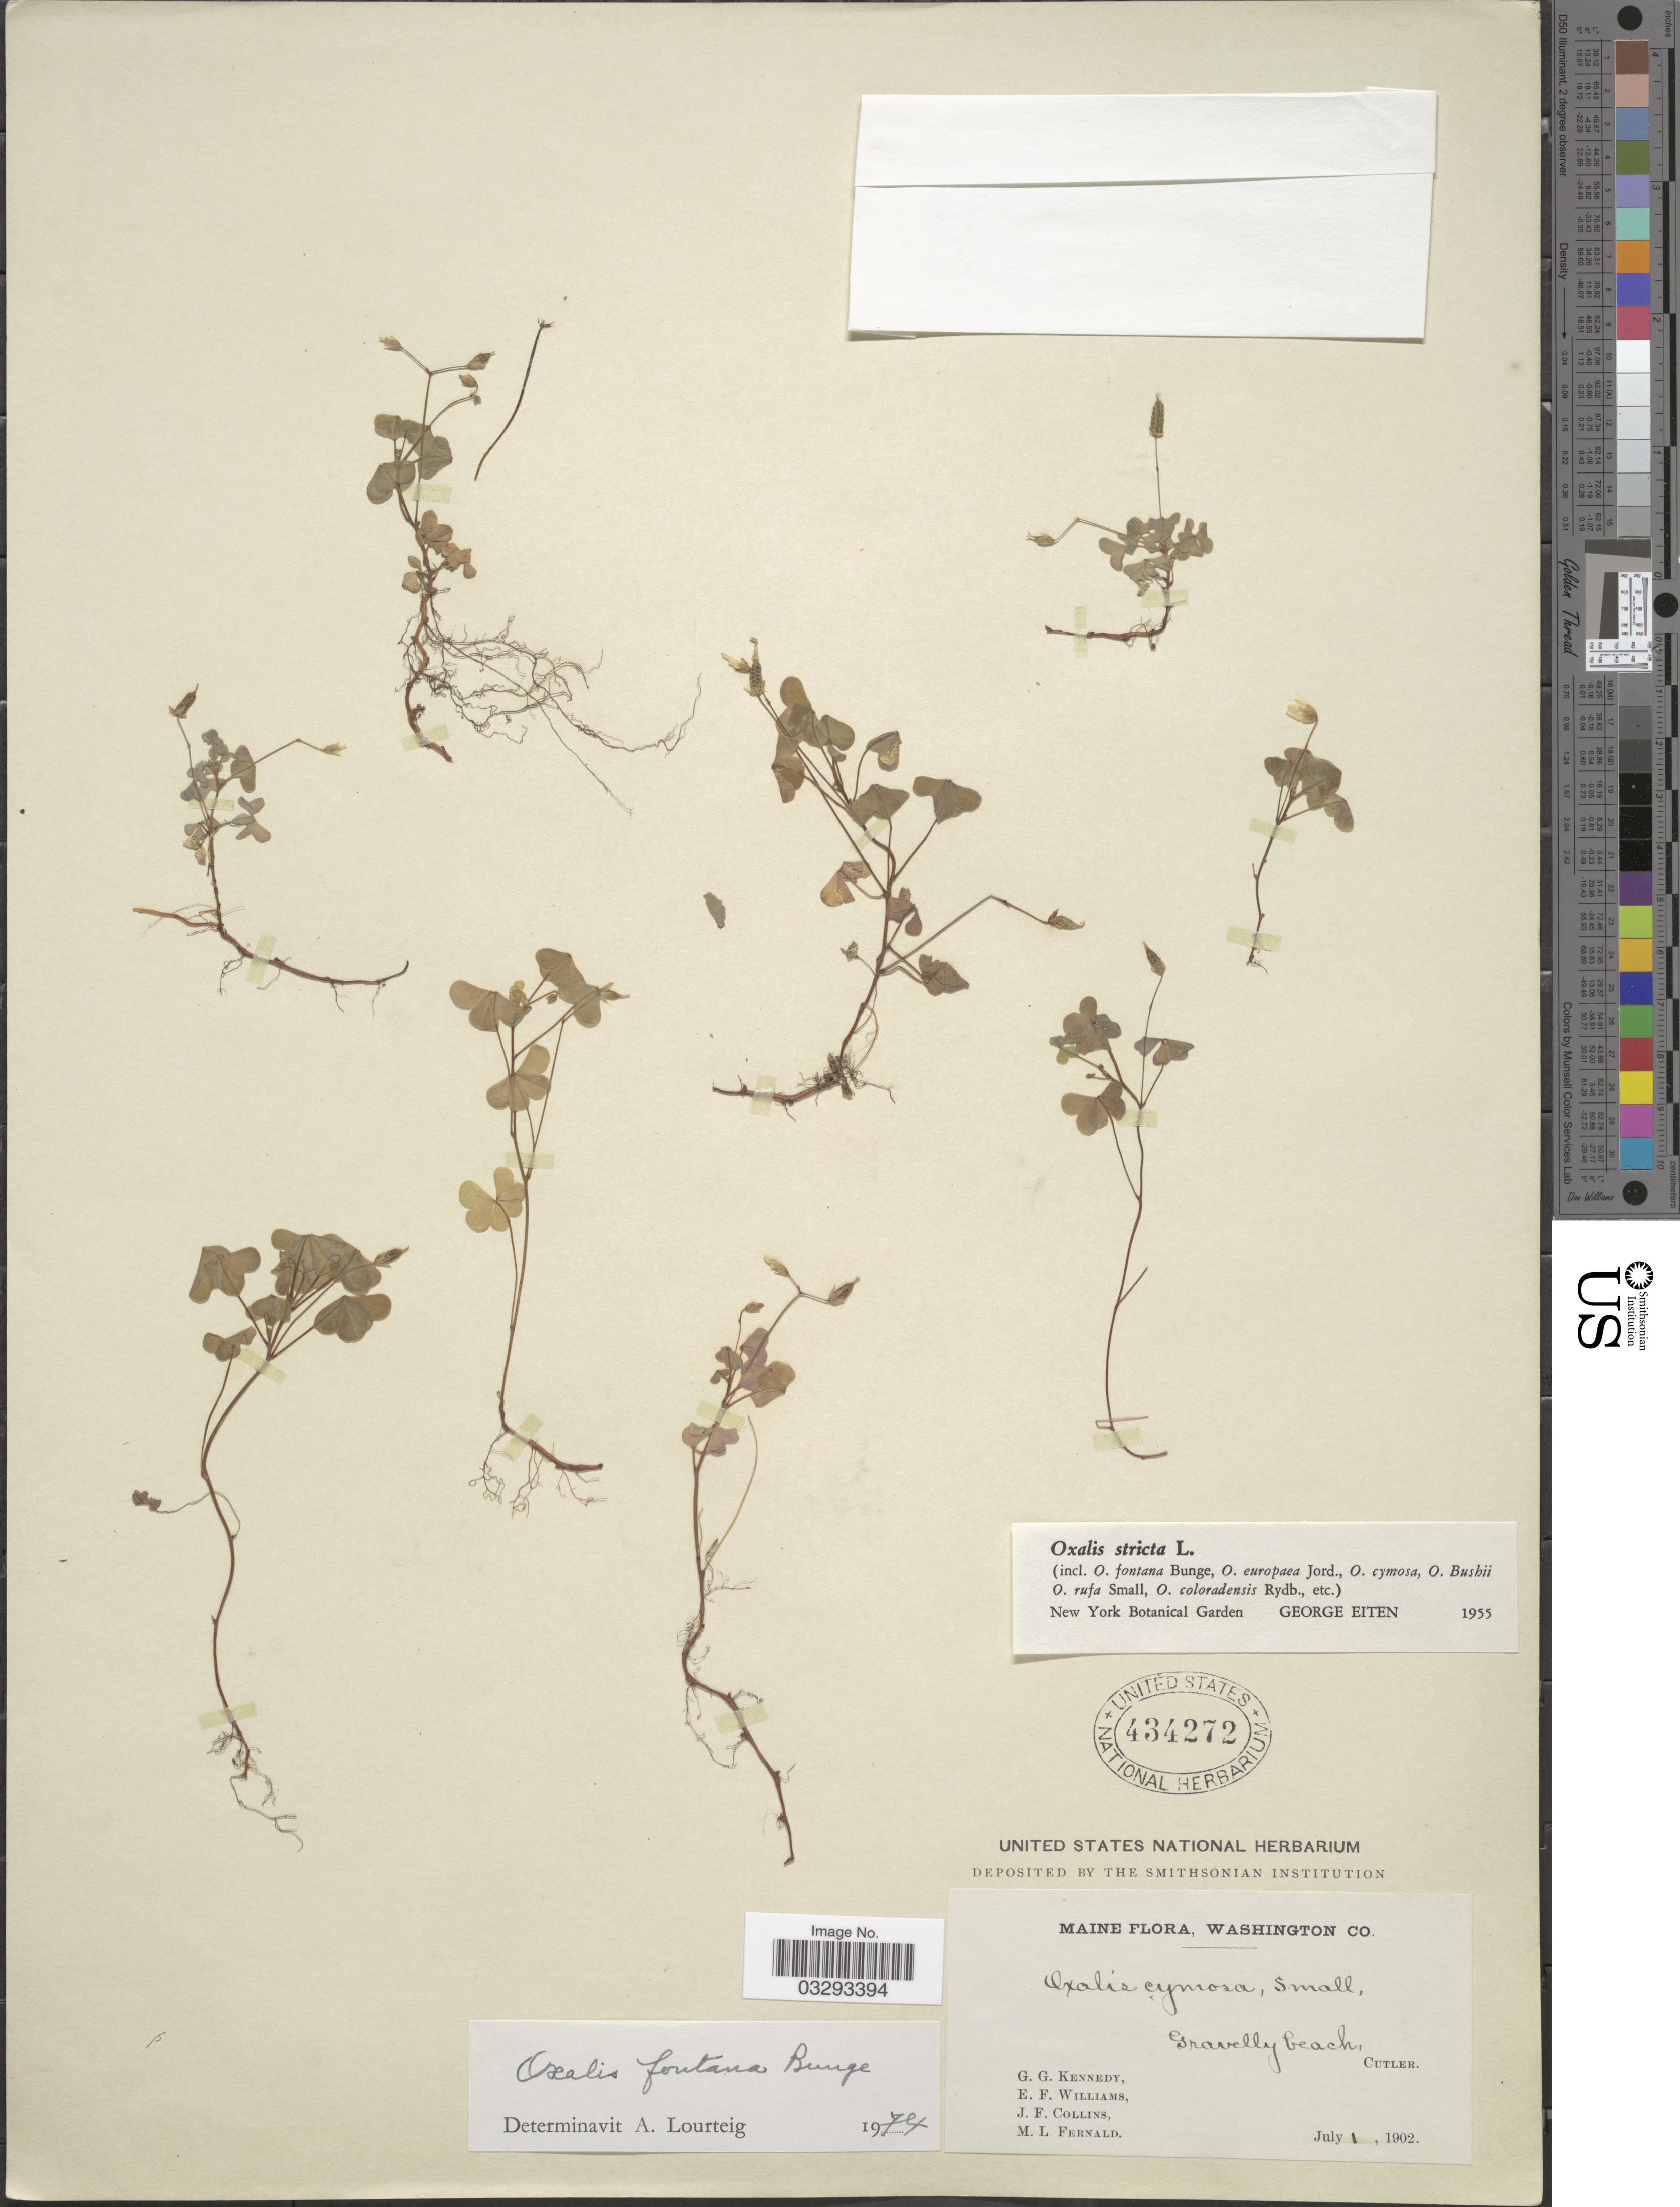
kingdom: Plantae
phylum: Tracheophyta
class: Magnoliopsida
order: Oxalidales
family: Oxalidaceae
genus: Oxalis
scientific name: Oxalis fontana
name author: Bunge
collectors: G. Kennedy, E. Williams, J. Collins & M. L. Fernald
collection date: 1902-07-01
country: United States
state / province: Maine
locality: Washington Co. Gravelly beach, Cutler.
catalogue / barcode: US 434272